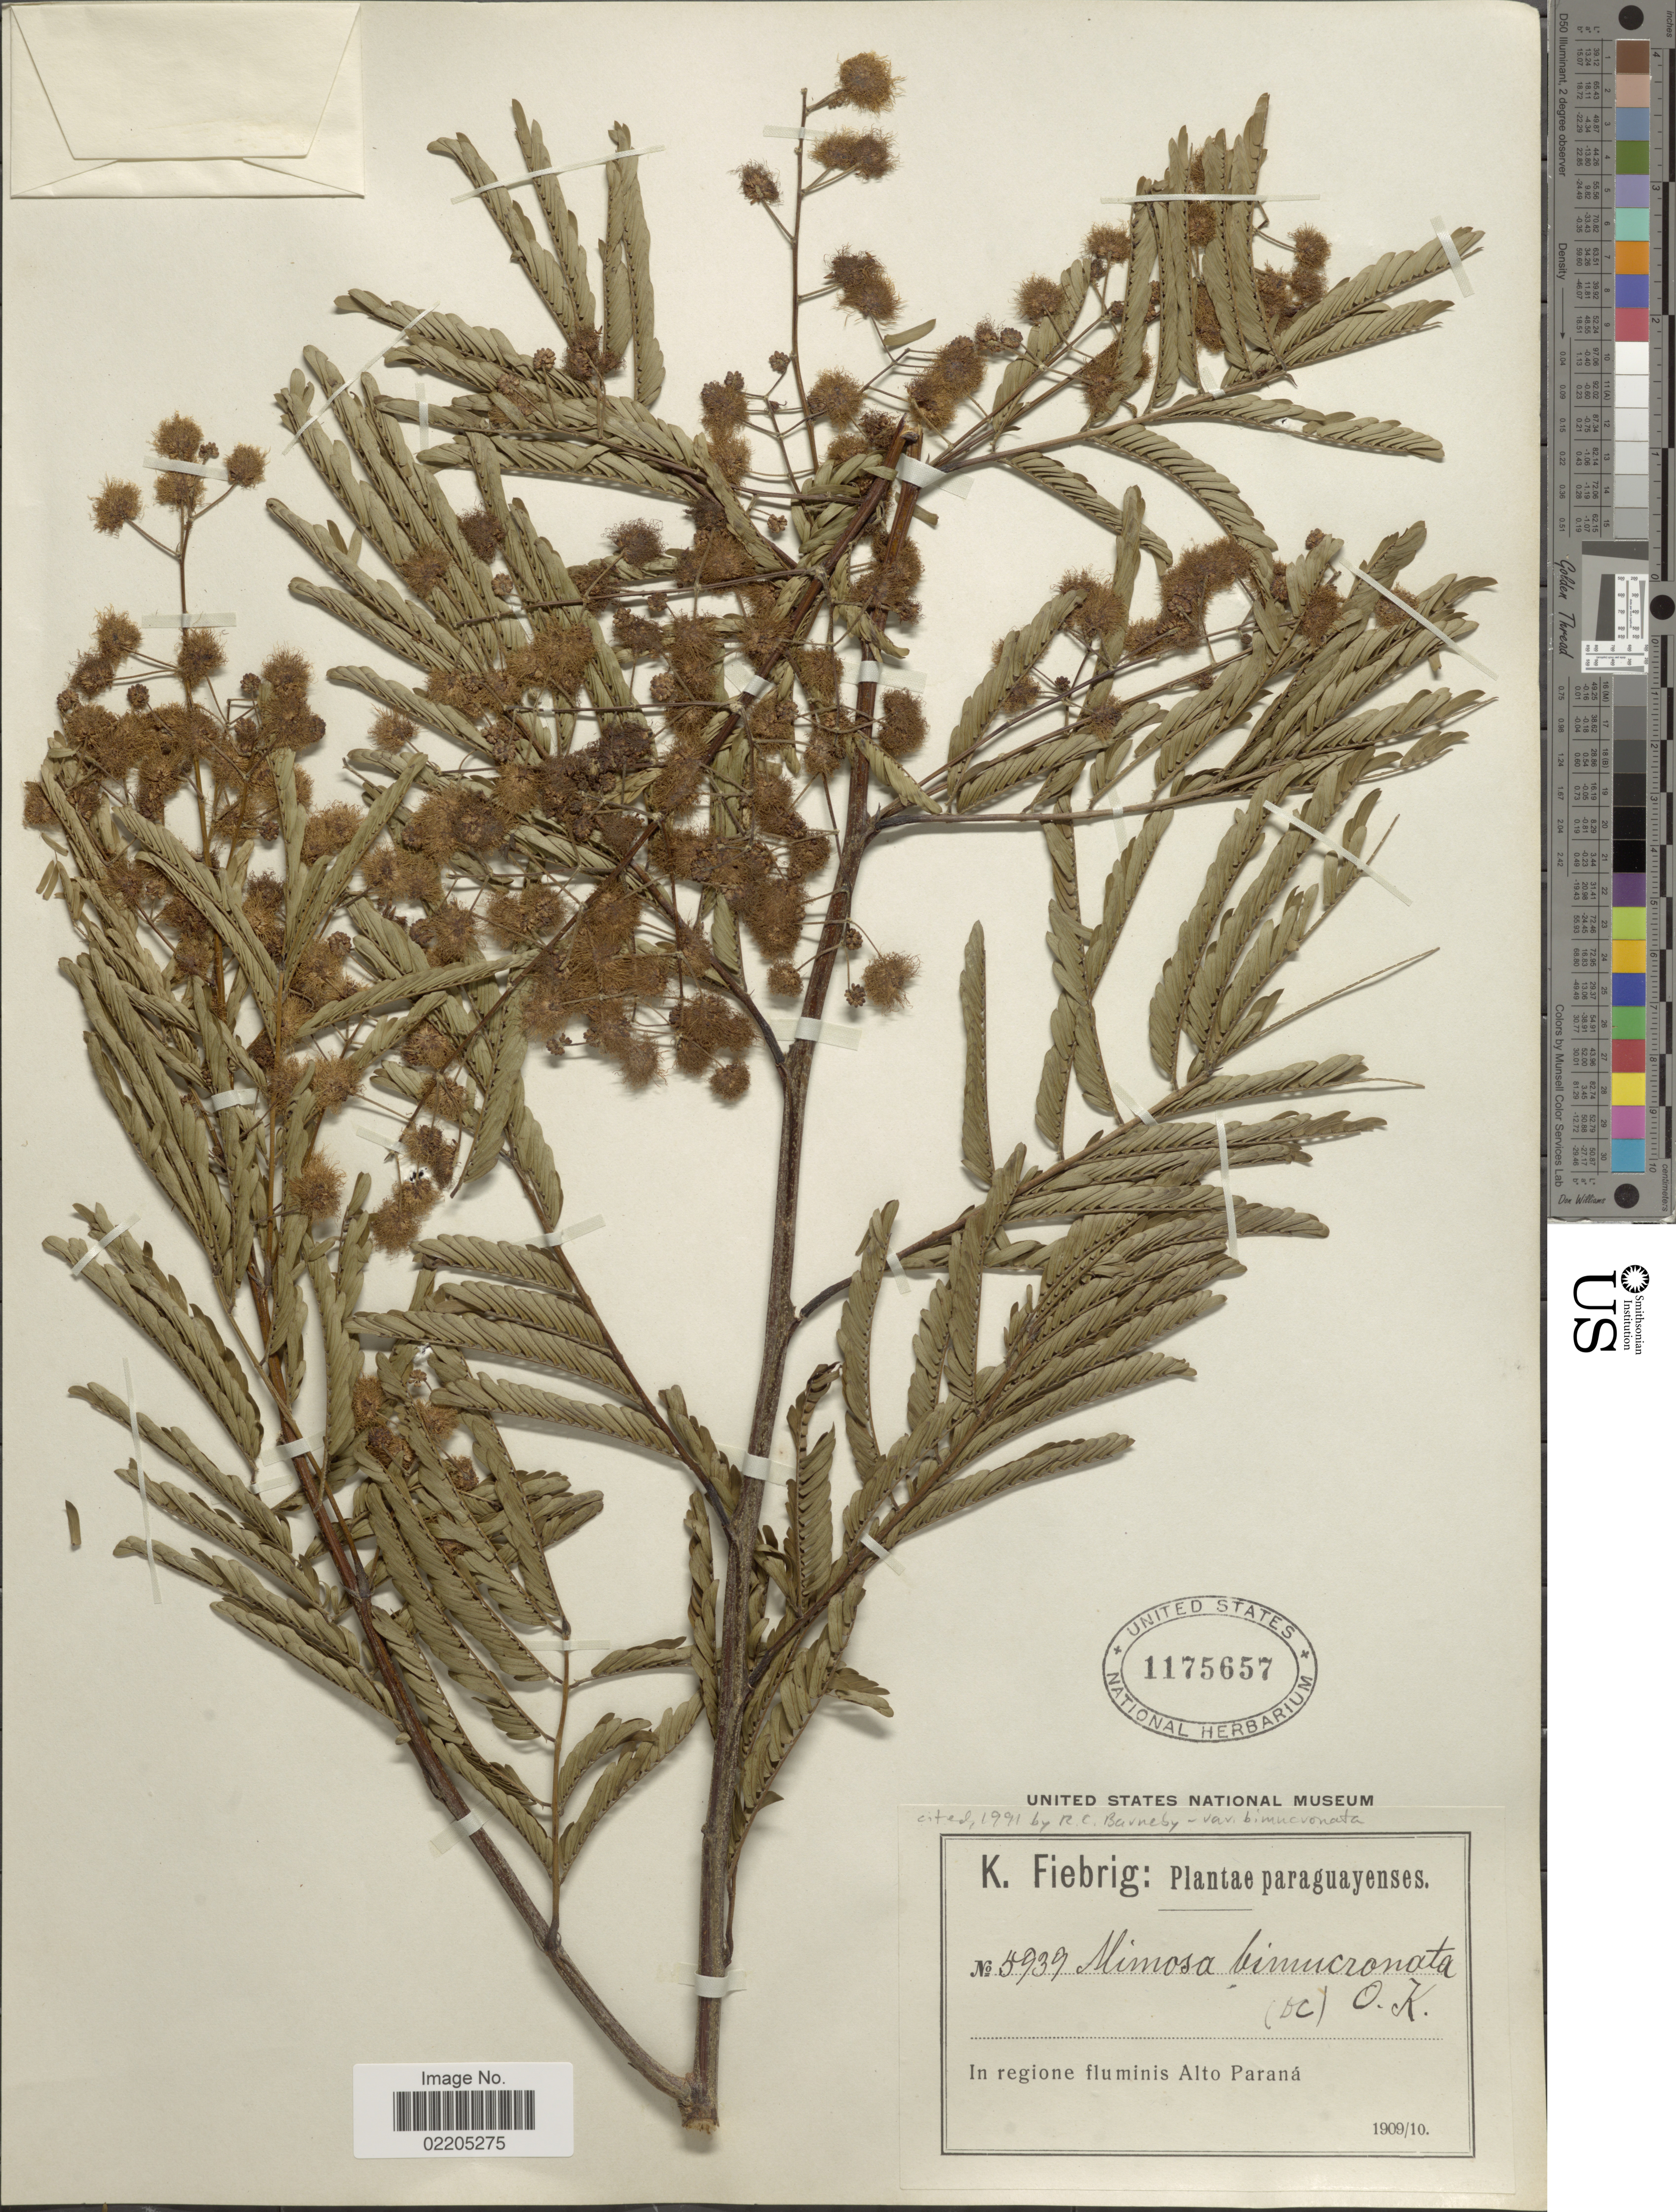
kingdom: Plantae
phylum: Tracheophyta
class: Magnoliopsida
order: Fabales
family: Fabaceae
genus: Mimosa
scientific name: Mimosa bimucronata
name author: (DC.) Kuntze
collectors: K. Fiebrig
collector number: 5939*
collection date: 1909/1910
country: Paraguay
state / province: Alto Parana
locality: In regione fluminis Alto Parana.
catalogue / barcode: US 1175657